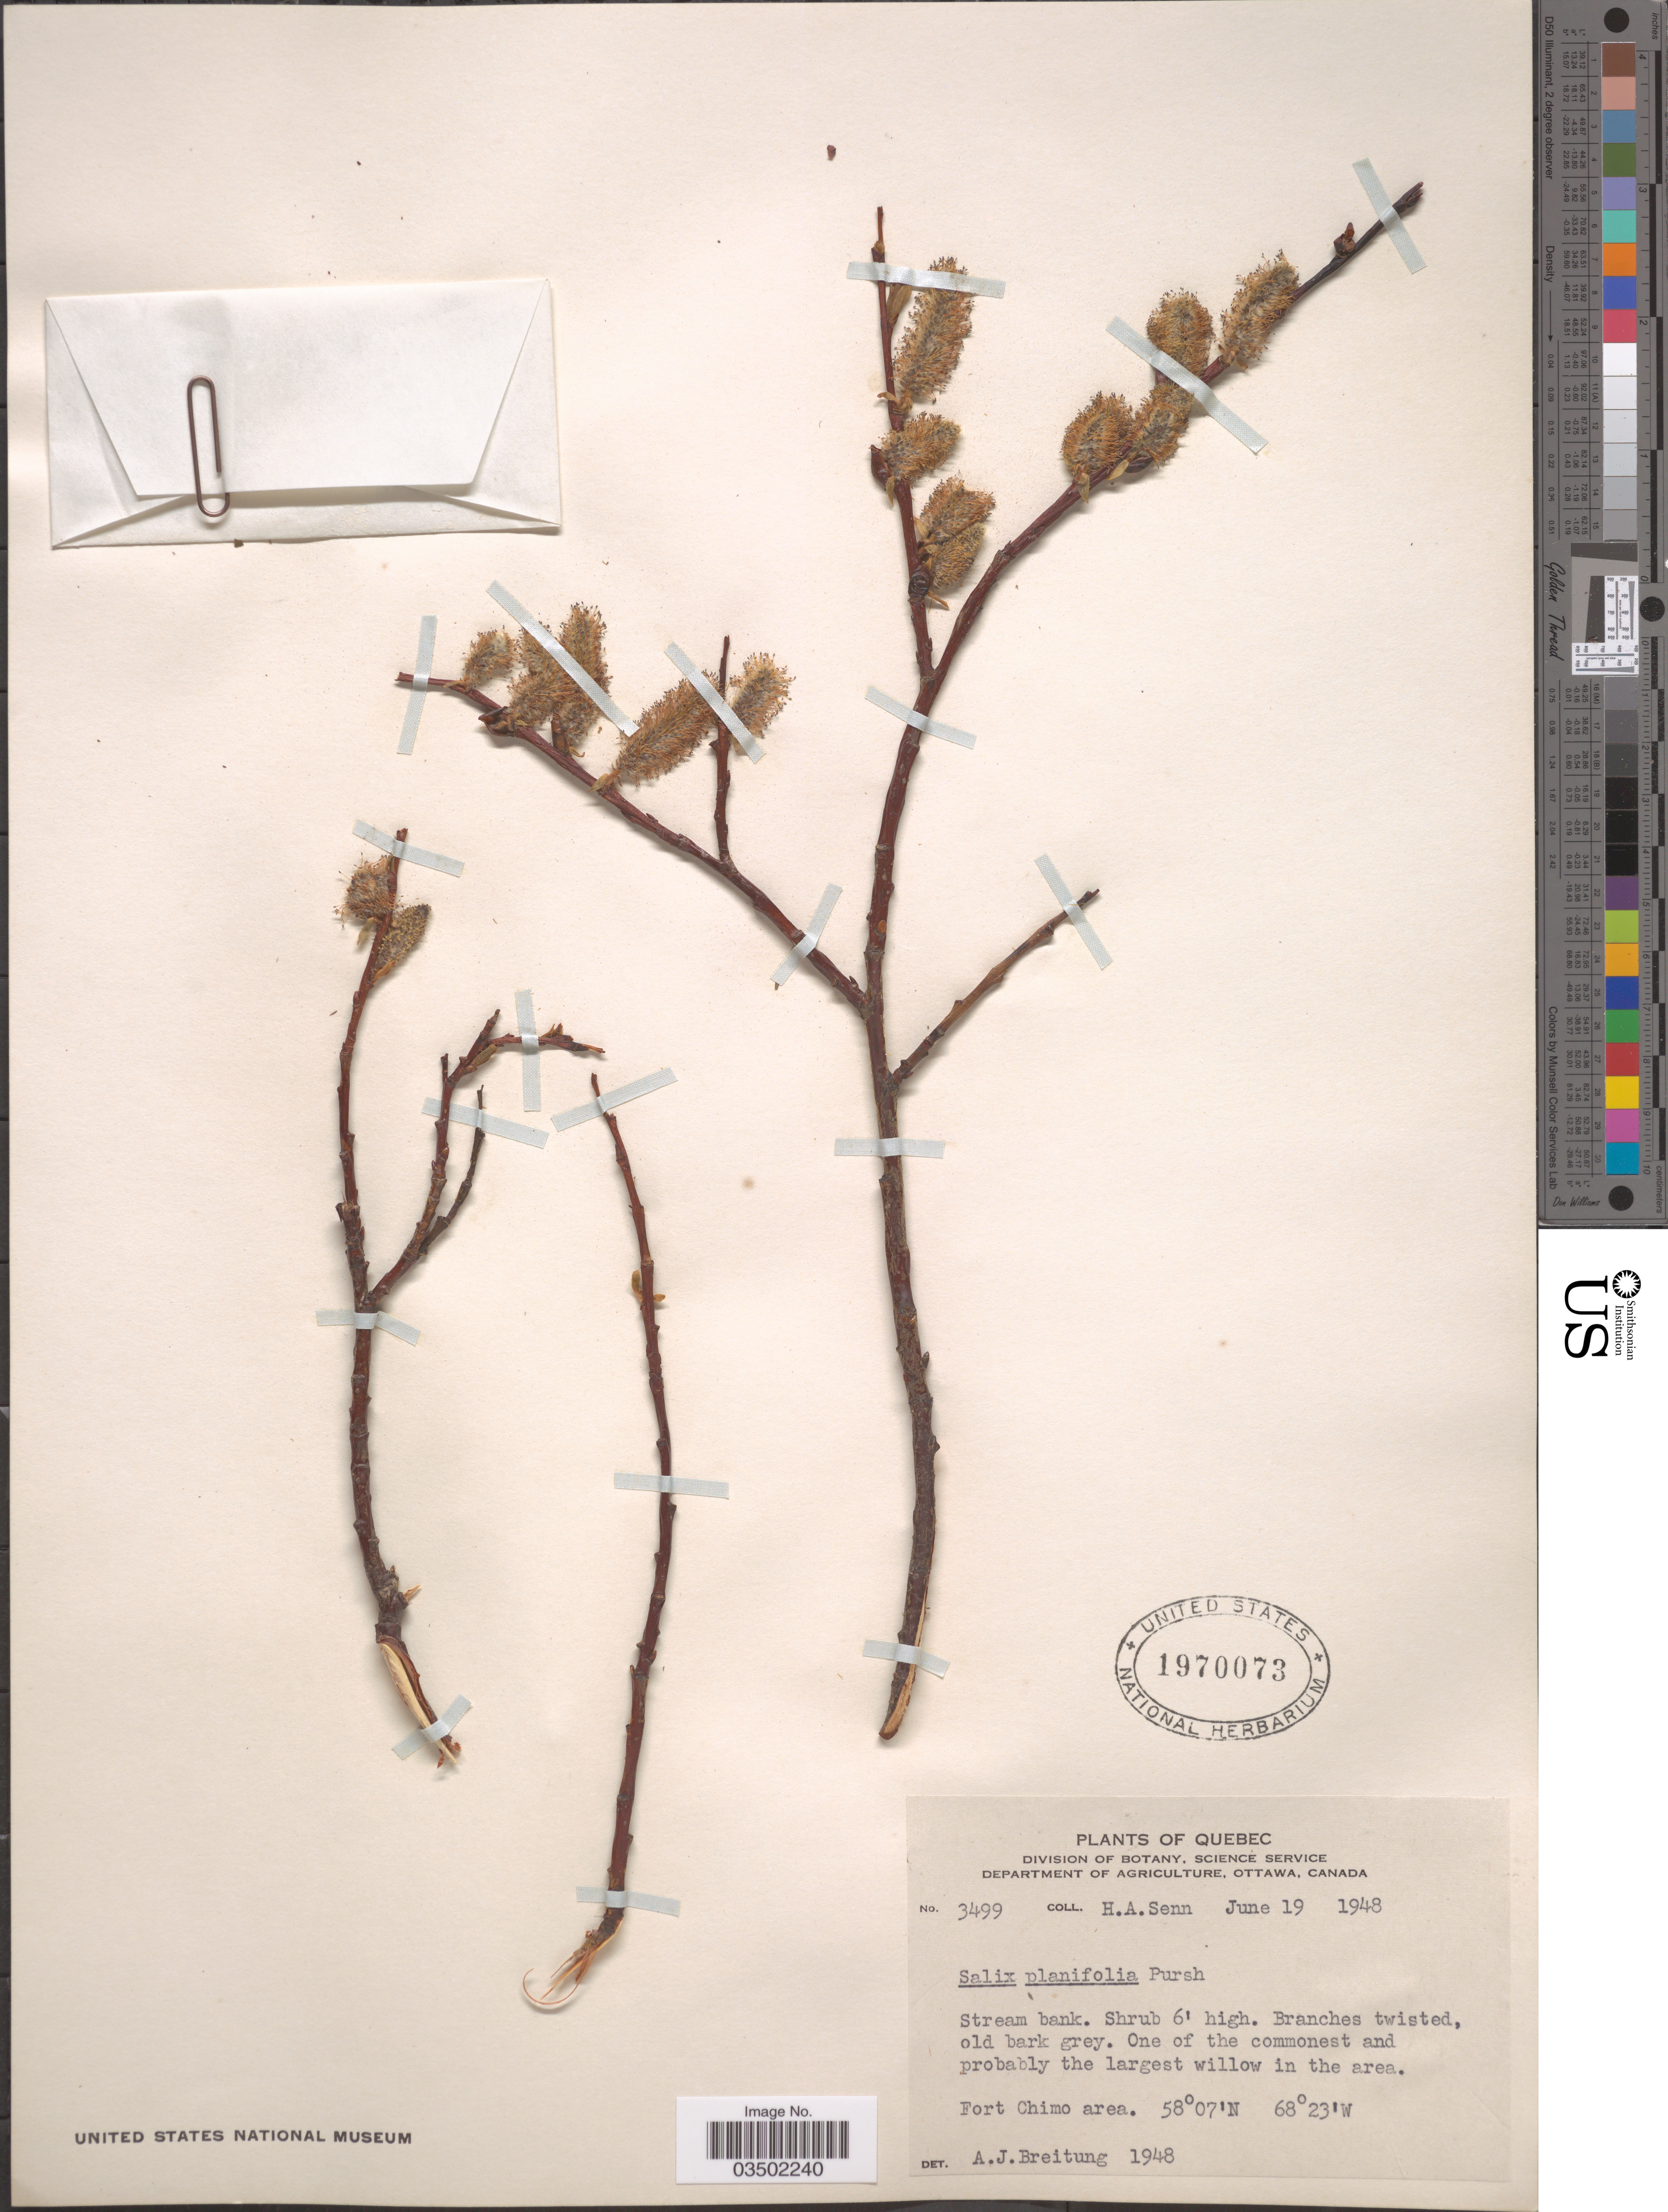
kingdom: Plantae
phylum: Tracheophyta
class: Magnoliopsida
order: Malpighiales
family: Salicaceae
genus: Salix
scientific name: Salix planifolia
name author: Pursh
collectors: H. Senn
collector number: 3499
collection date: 1948-06-19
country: Canada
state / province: Quebec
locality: Fort Chimo area.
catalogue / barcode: US 1970073